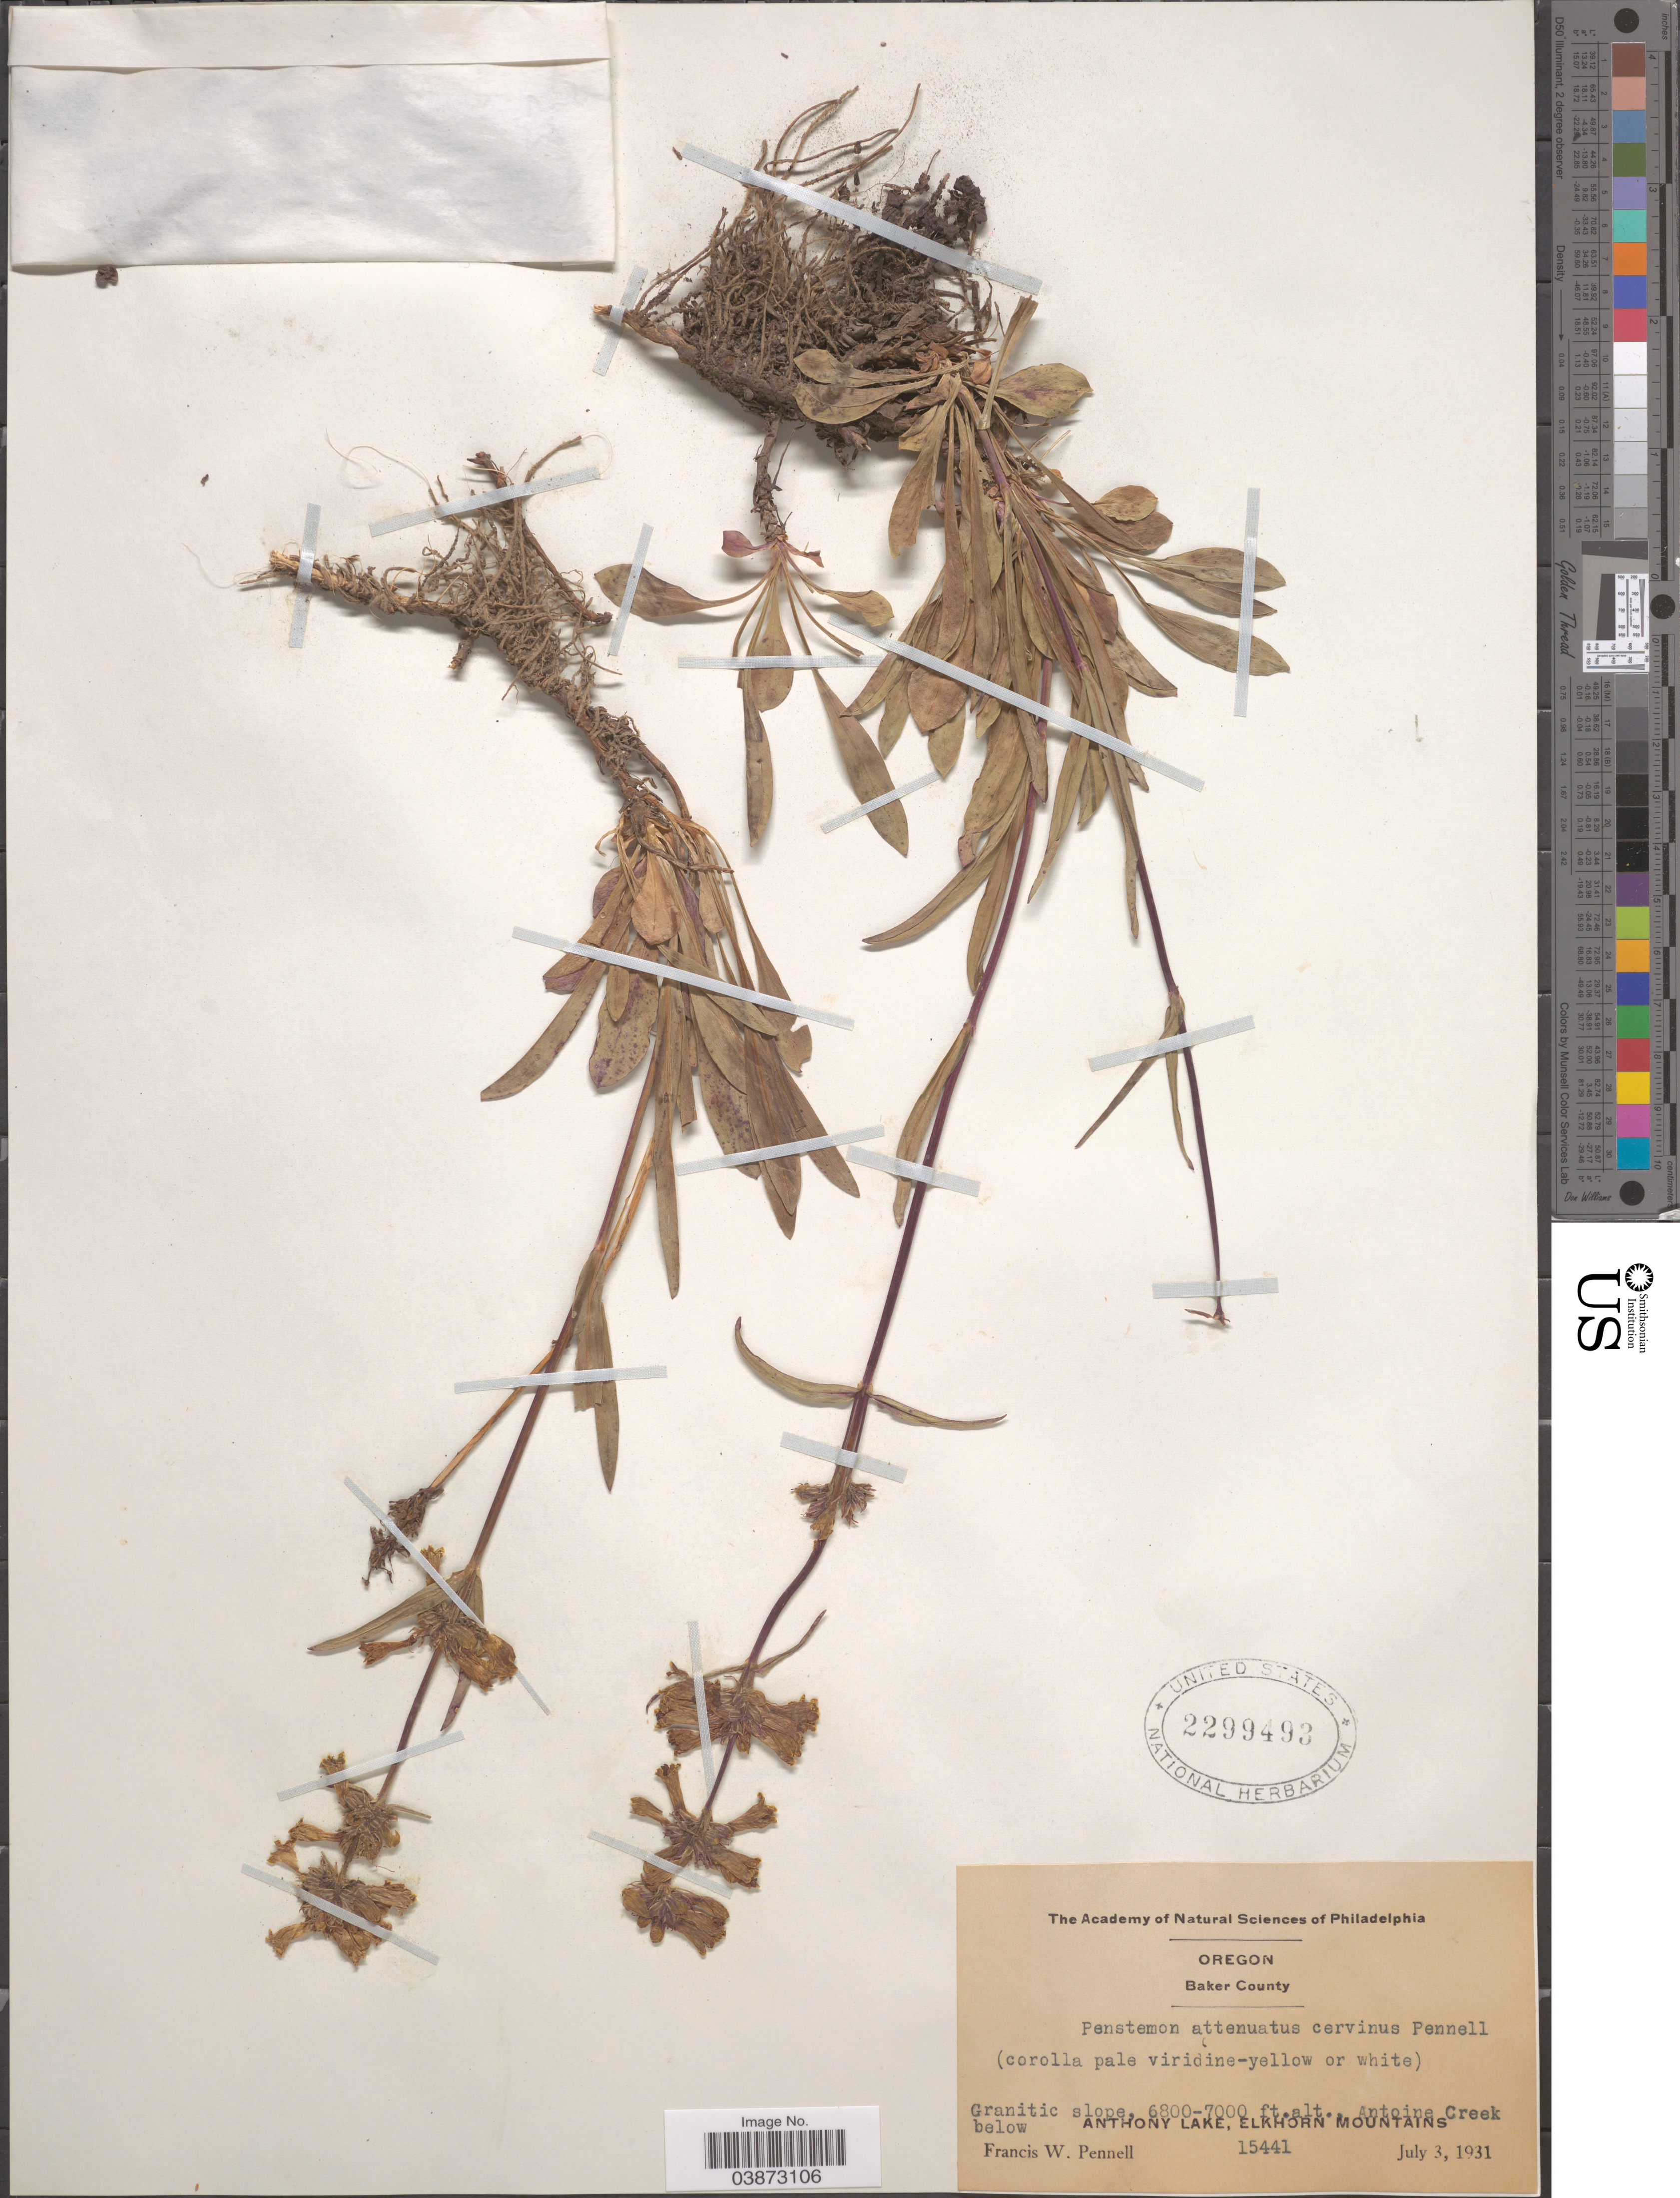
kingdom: Plantae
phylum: Tracheophyta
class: Magnoliopsida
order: Lamiales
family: Plantaginaceae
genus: Penstemon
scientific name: Penstemon attenuatus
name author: Douglas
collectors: F. W. Pennell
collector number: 15441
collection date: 1931-07-03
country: United States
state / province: Oregon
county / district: Baker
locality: Antoine Creek below Anthony Lake, Elkhorn Mountains.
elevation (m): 2073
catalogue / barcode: US 2299493